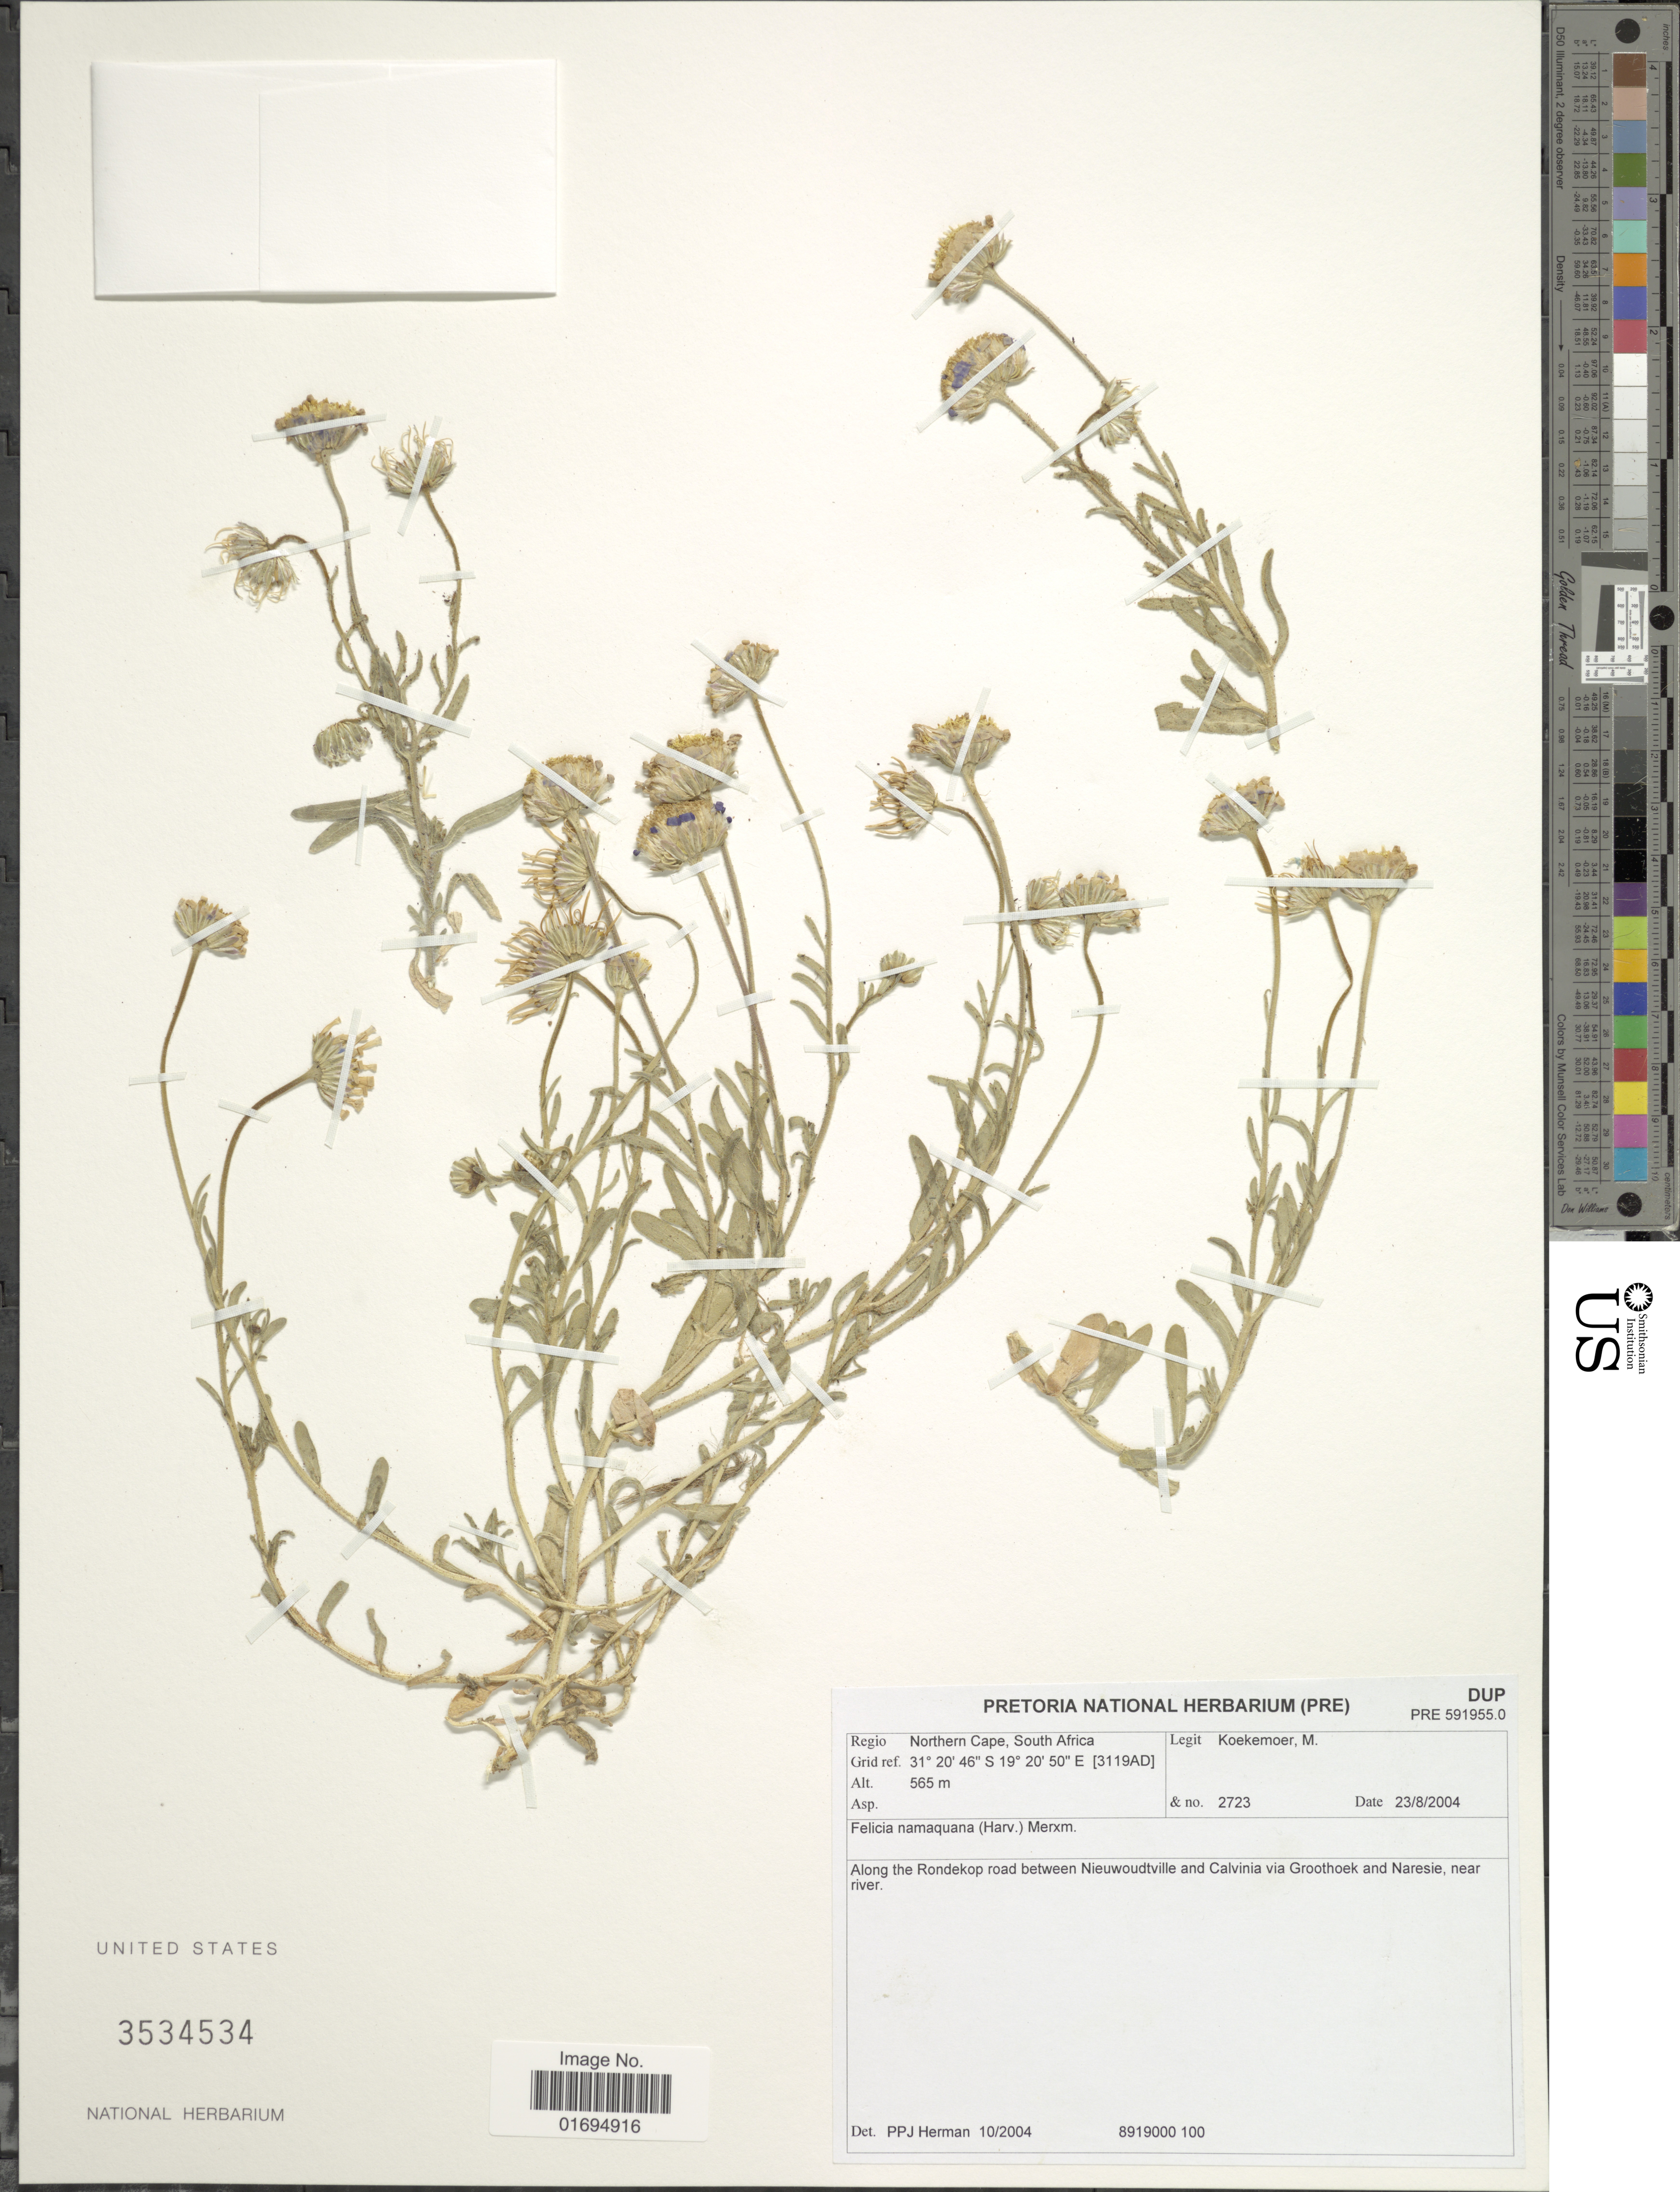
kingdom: Plantae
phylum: Tracheophyta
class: Magnoliopsida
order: Asterales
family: Asteraceae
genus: Felicia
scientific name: Felicia namaquana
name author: (Harv.) Nees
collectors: M. Koekemoer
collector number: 2723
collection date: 2004-08-23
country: South Africa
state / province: Northern Cape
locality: Along the Rondekop road between Nieuwoudtville and Calvinia via Groothoek and Naresie, near river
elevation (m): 565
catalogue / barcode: US 3534534